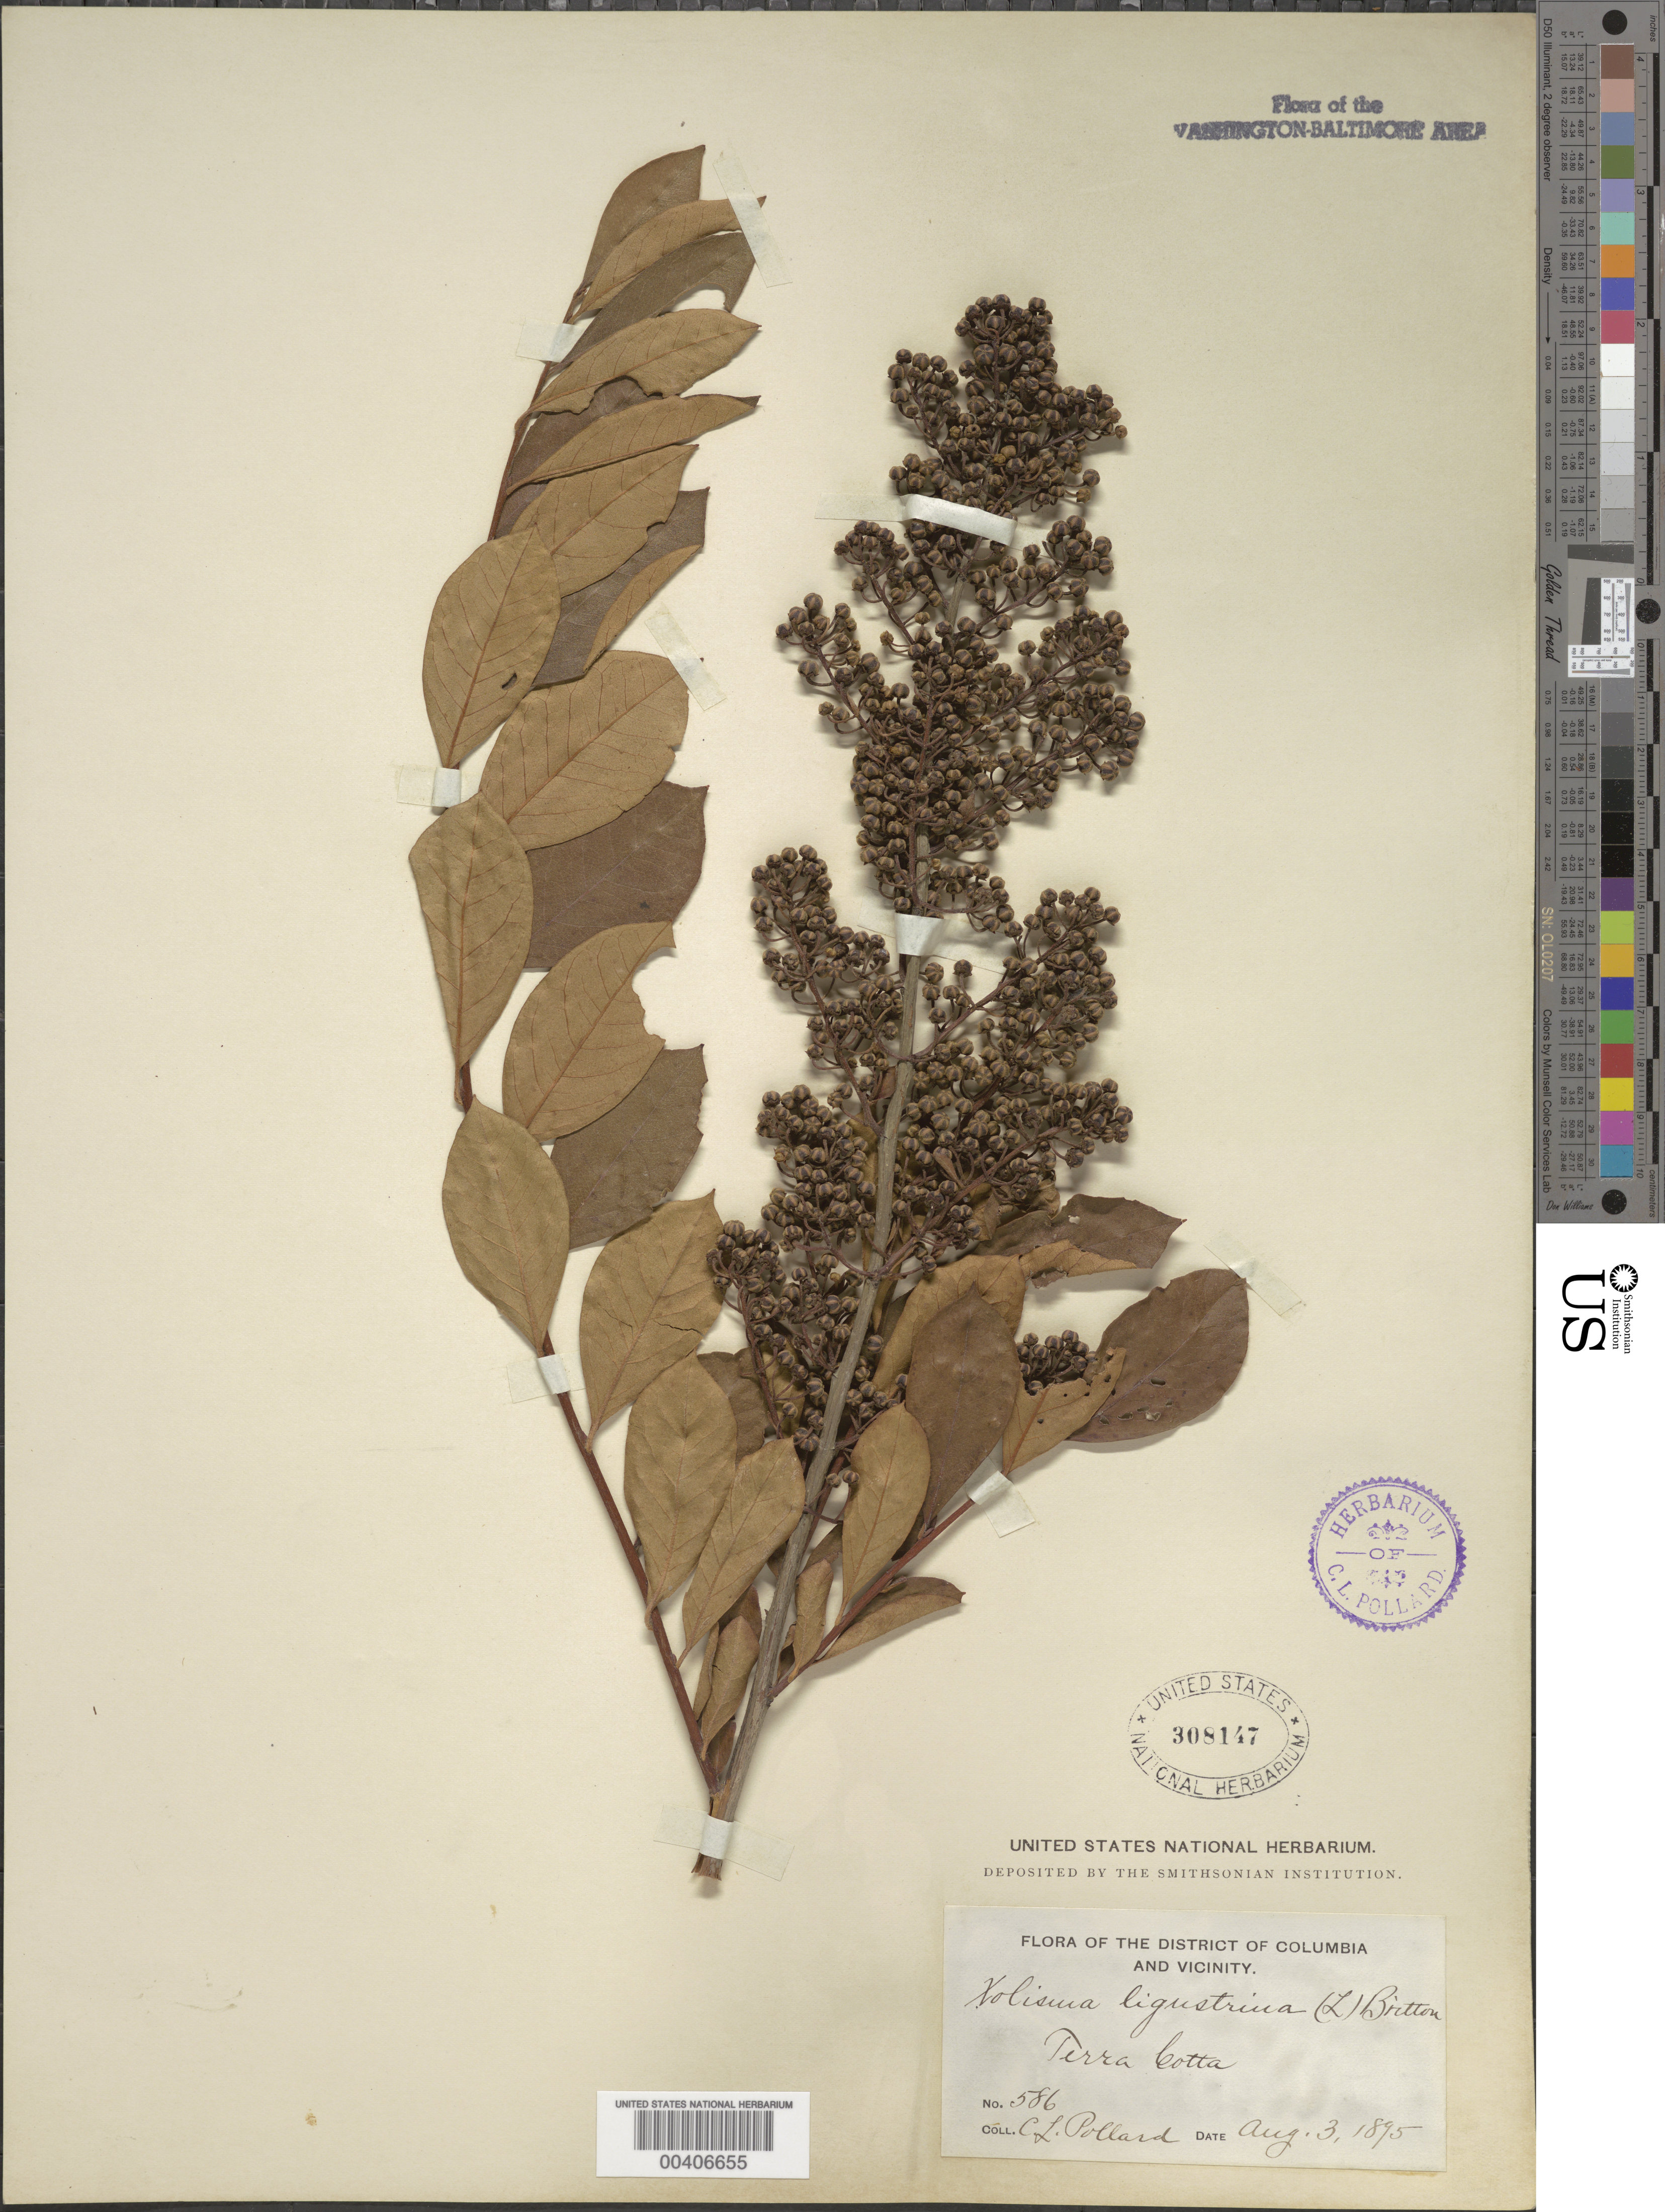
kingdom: Plantae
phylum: Tracheophyta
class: Magnoliopsida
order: Ericales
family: Ericaceae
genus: Lyonia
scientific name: Lyonia ligustrina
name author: (L.) DC.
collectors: C. L. Pollard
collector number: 586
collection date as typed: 03 Aug 1895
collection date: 1895-08-03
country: United States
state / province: District of Columbia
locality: Terra Cotta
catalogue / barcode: US 308147